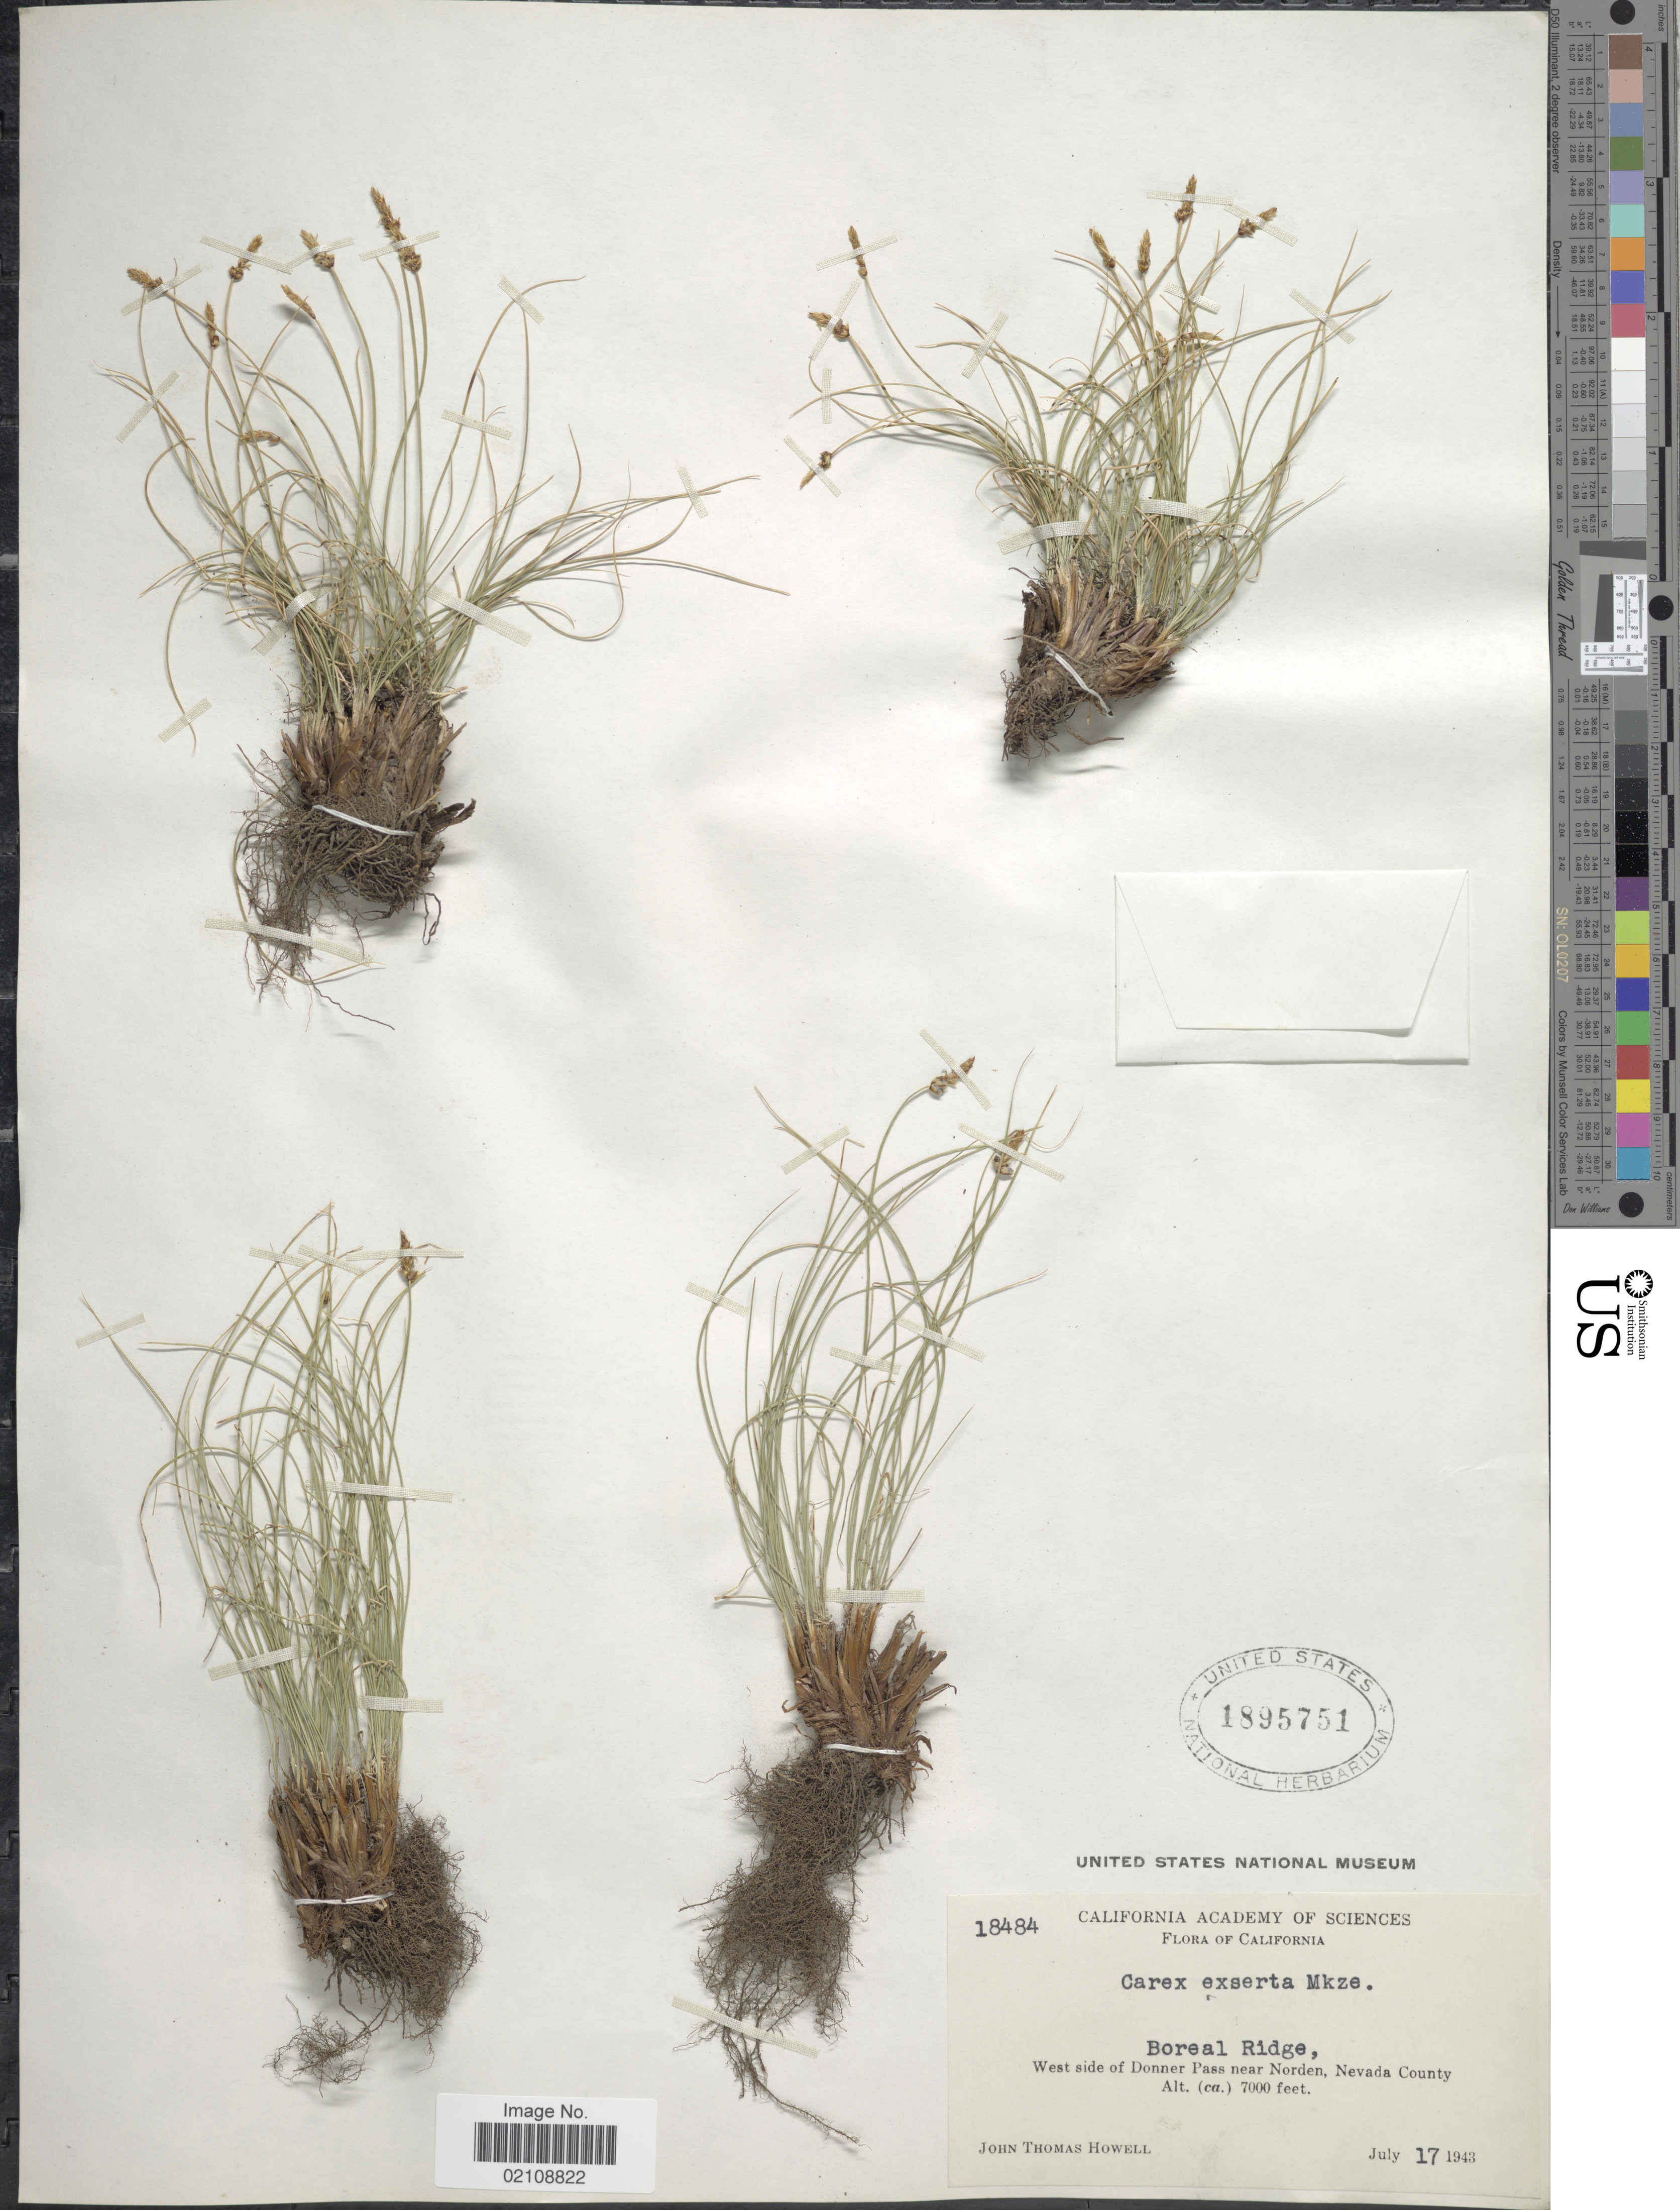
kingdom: Plantae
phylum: Tracheophyta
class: Liliopsida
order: Poales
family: Cyperaceae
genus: Carex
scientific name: Carex filifolia var. erostrata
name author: Kük.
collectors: J. T. Howell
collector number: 18484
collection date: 1943-07-17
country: United States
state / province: California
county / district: Nevada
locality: Boreal Ridge, West side of Donner Pass near Norden, Nevada County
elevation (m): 2134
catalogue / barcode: US 1895751